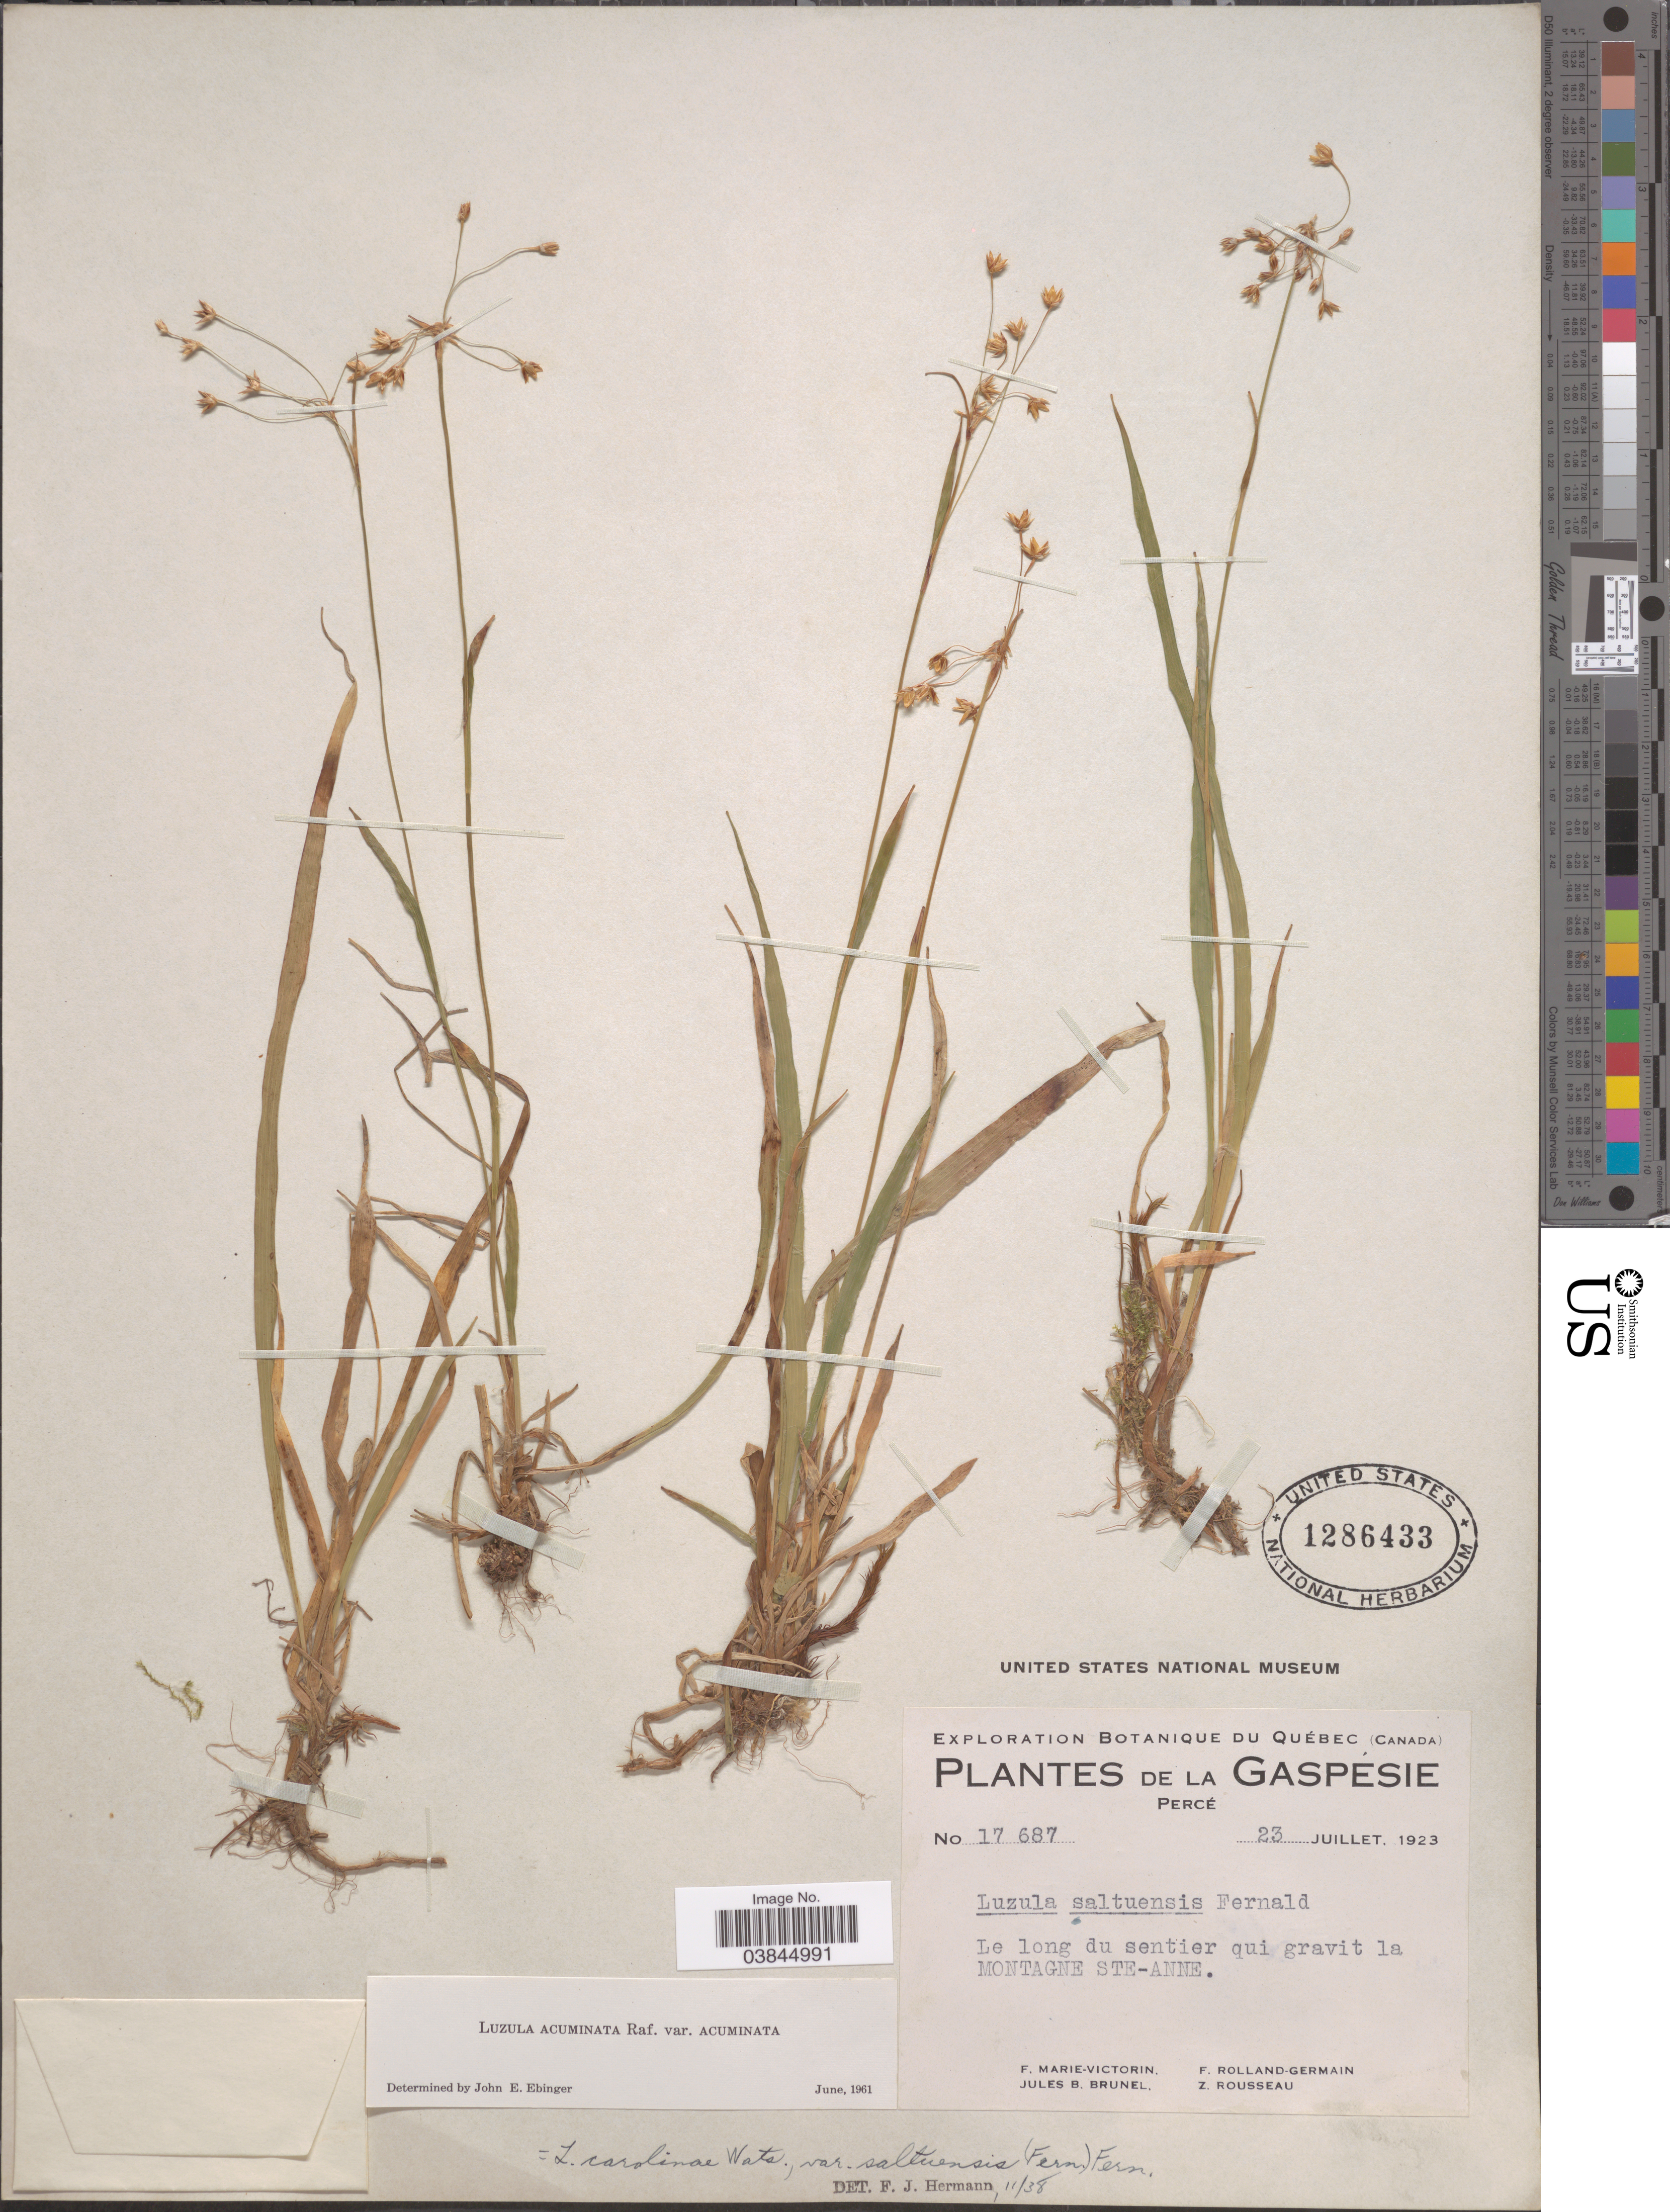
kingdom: Plantae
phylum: Tracheophyta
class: Liliopsida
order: Poales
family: Juncaceae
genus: Luzula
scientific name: Luzula acuminata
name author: Raf.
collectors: F. Marie-Victorin, J. Brunel, Rolland-Germain & Z. Rousseau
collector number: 17687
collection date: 1923-07-23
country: Canada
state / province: Quebec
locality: La Gaspésie. Percé. Le long du sentier qui gravit la Montagne Ste-Anne.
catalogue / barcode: US 1286433